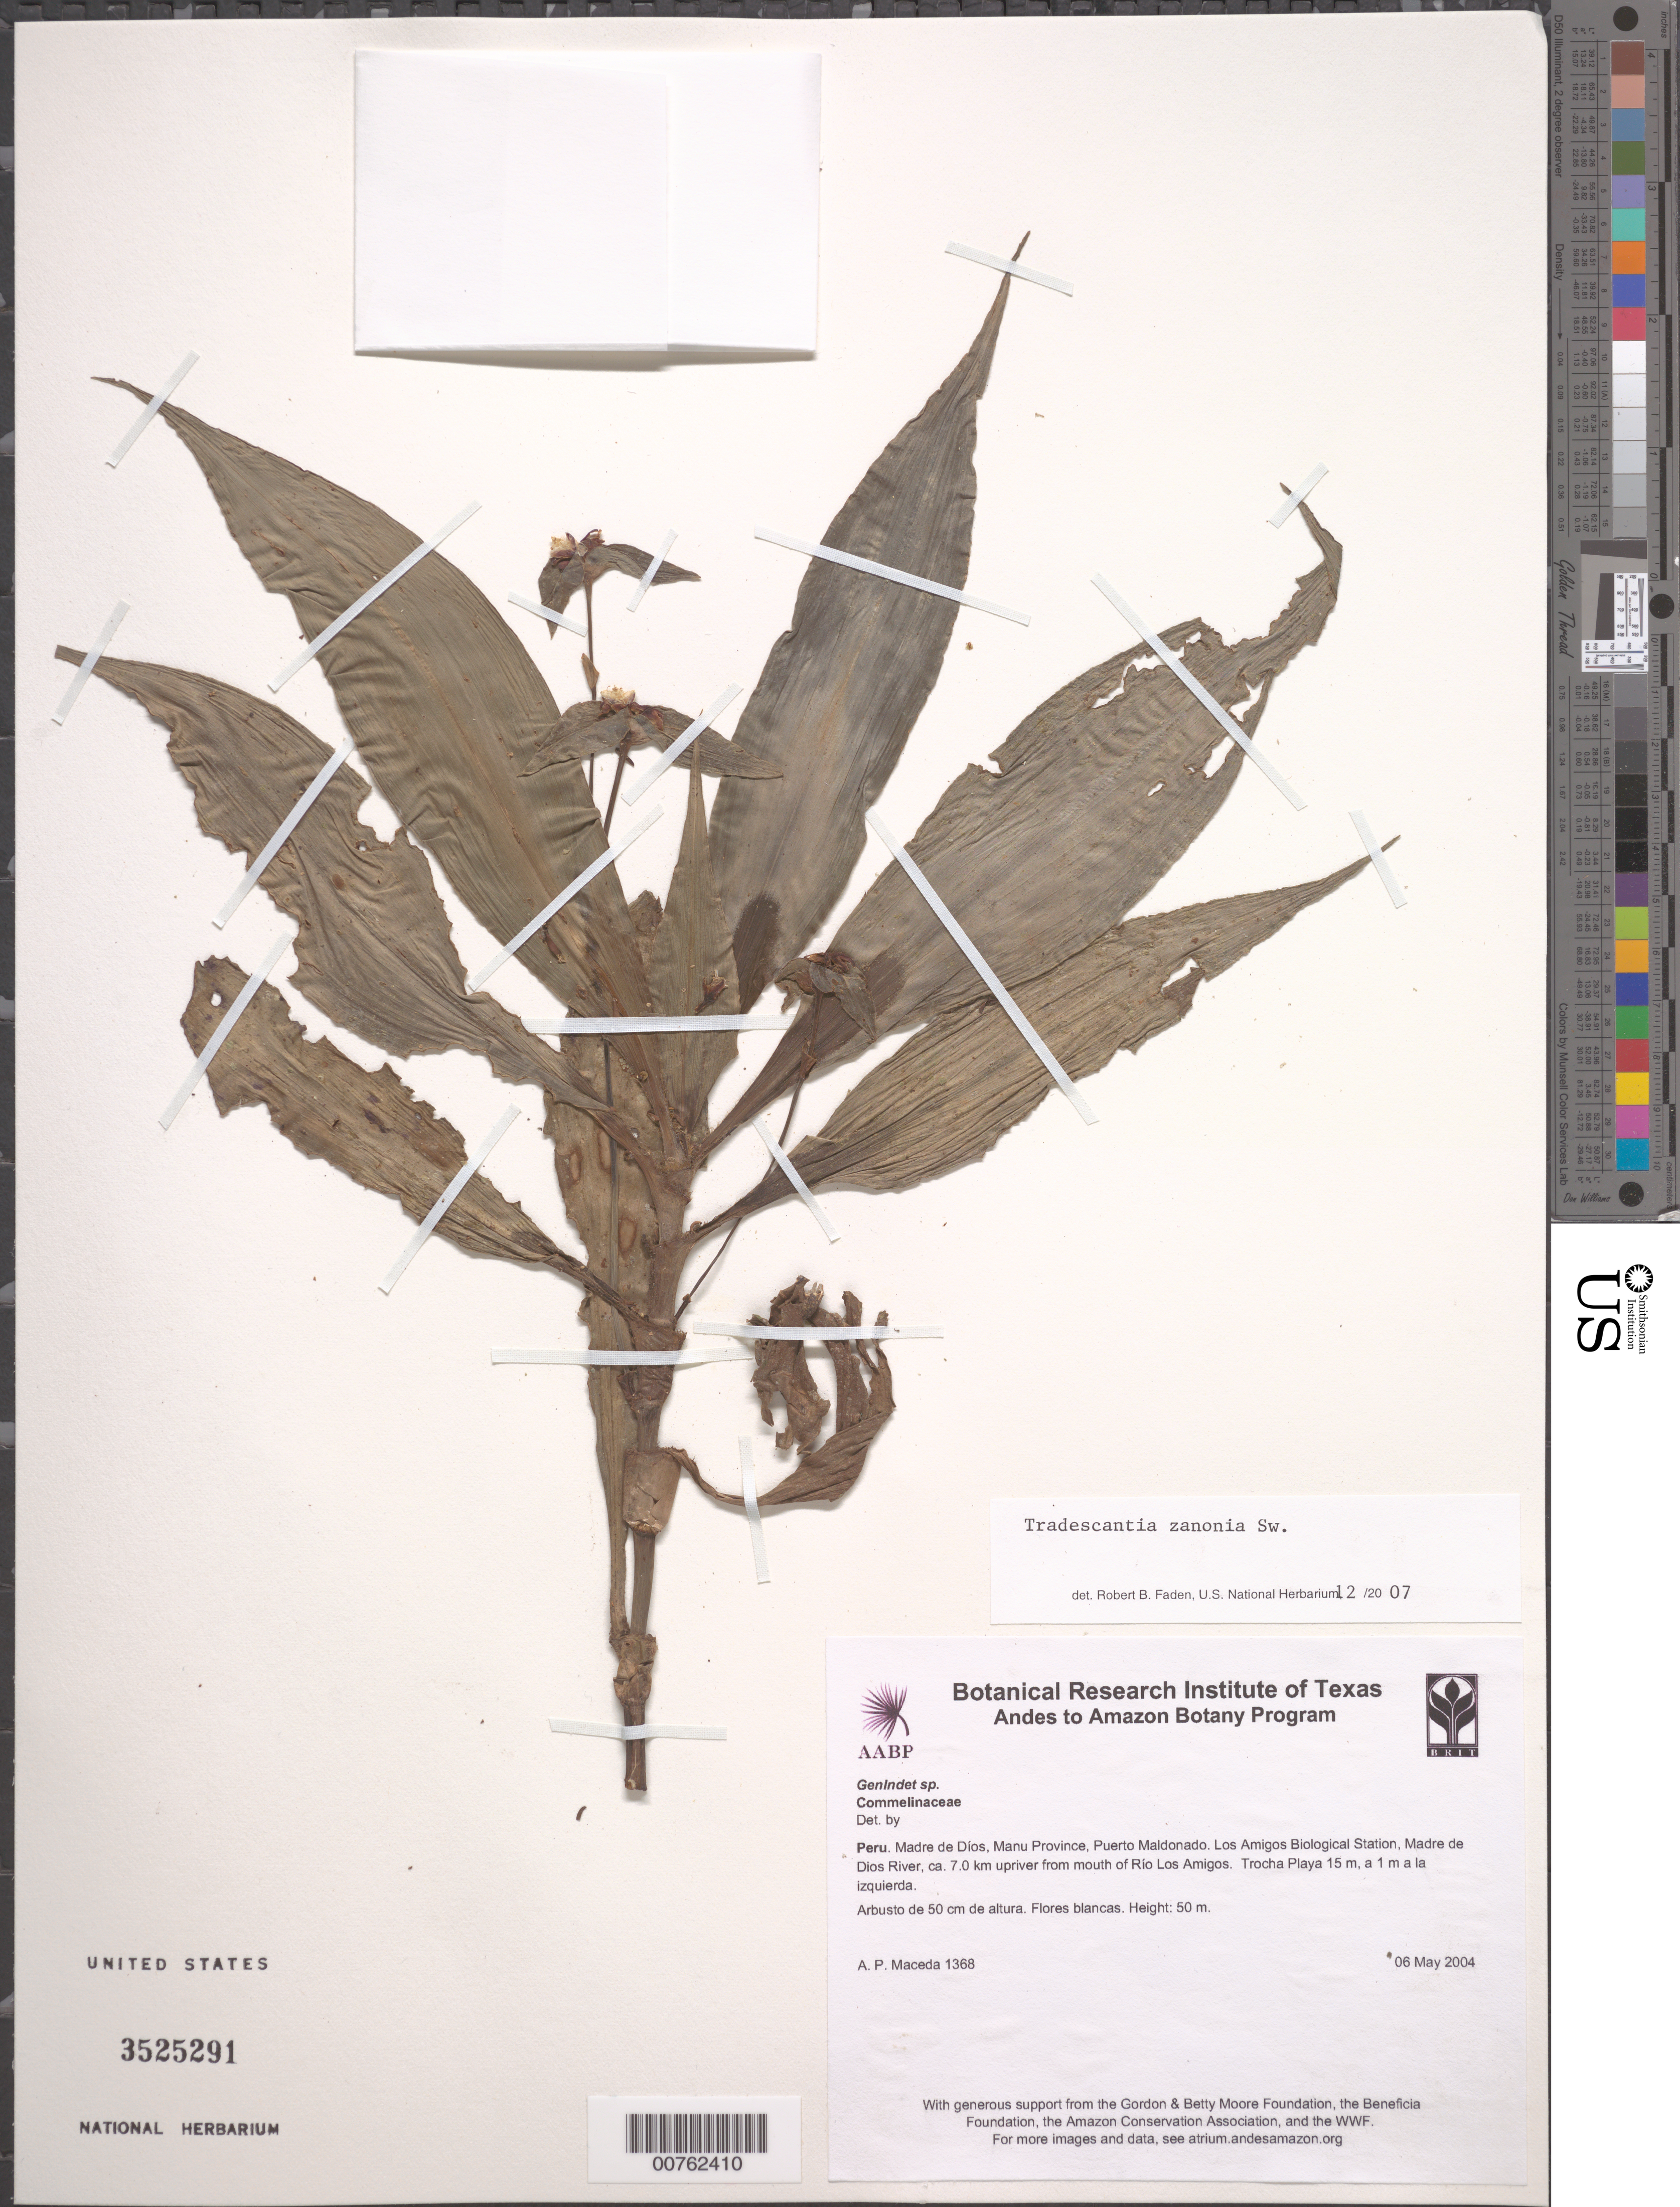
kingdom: Plantae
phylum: Tracheophyta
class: Liliopsida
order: Commelinales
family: Commelinaceae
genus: Tradescantia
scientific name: Tradescantia zanonia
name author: (L.) Sw.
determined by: Faden, Robert B., (US), Smithsonian Institution - National Museum of Natural History (UNITED STATES)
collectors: A. Maceda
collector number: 1368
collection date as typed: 06 May 2004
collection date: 2004-05-06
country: Peru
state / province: Madre de Dios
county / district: Manú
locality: Los Amigos Biological Station, Madre de Dios River, ca. 7.0 km upriver from mouty of Rio Los Amigos. Trocha Playa 15 m, a 1 m a la izquierda.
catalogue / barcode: US 3525291